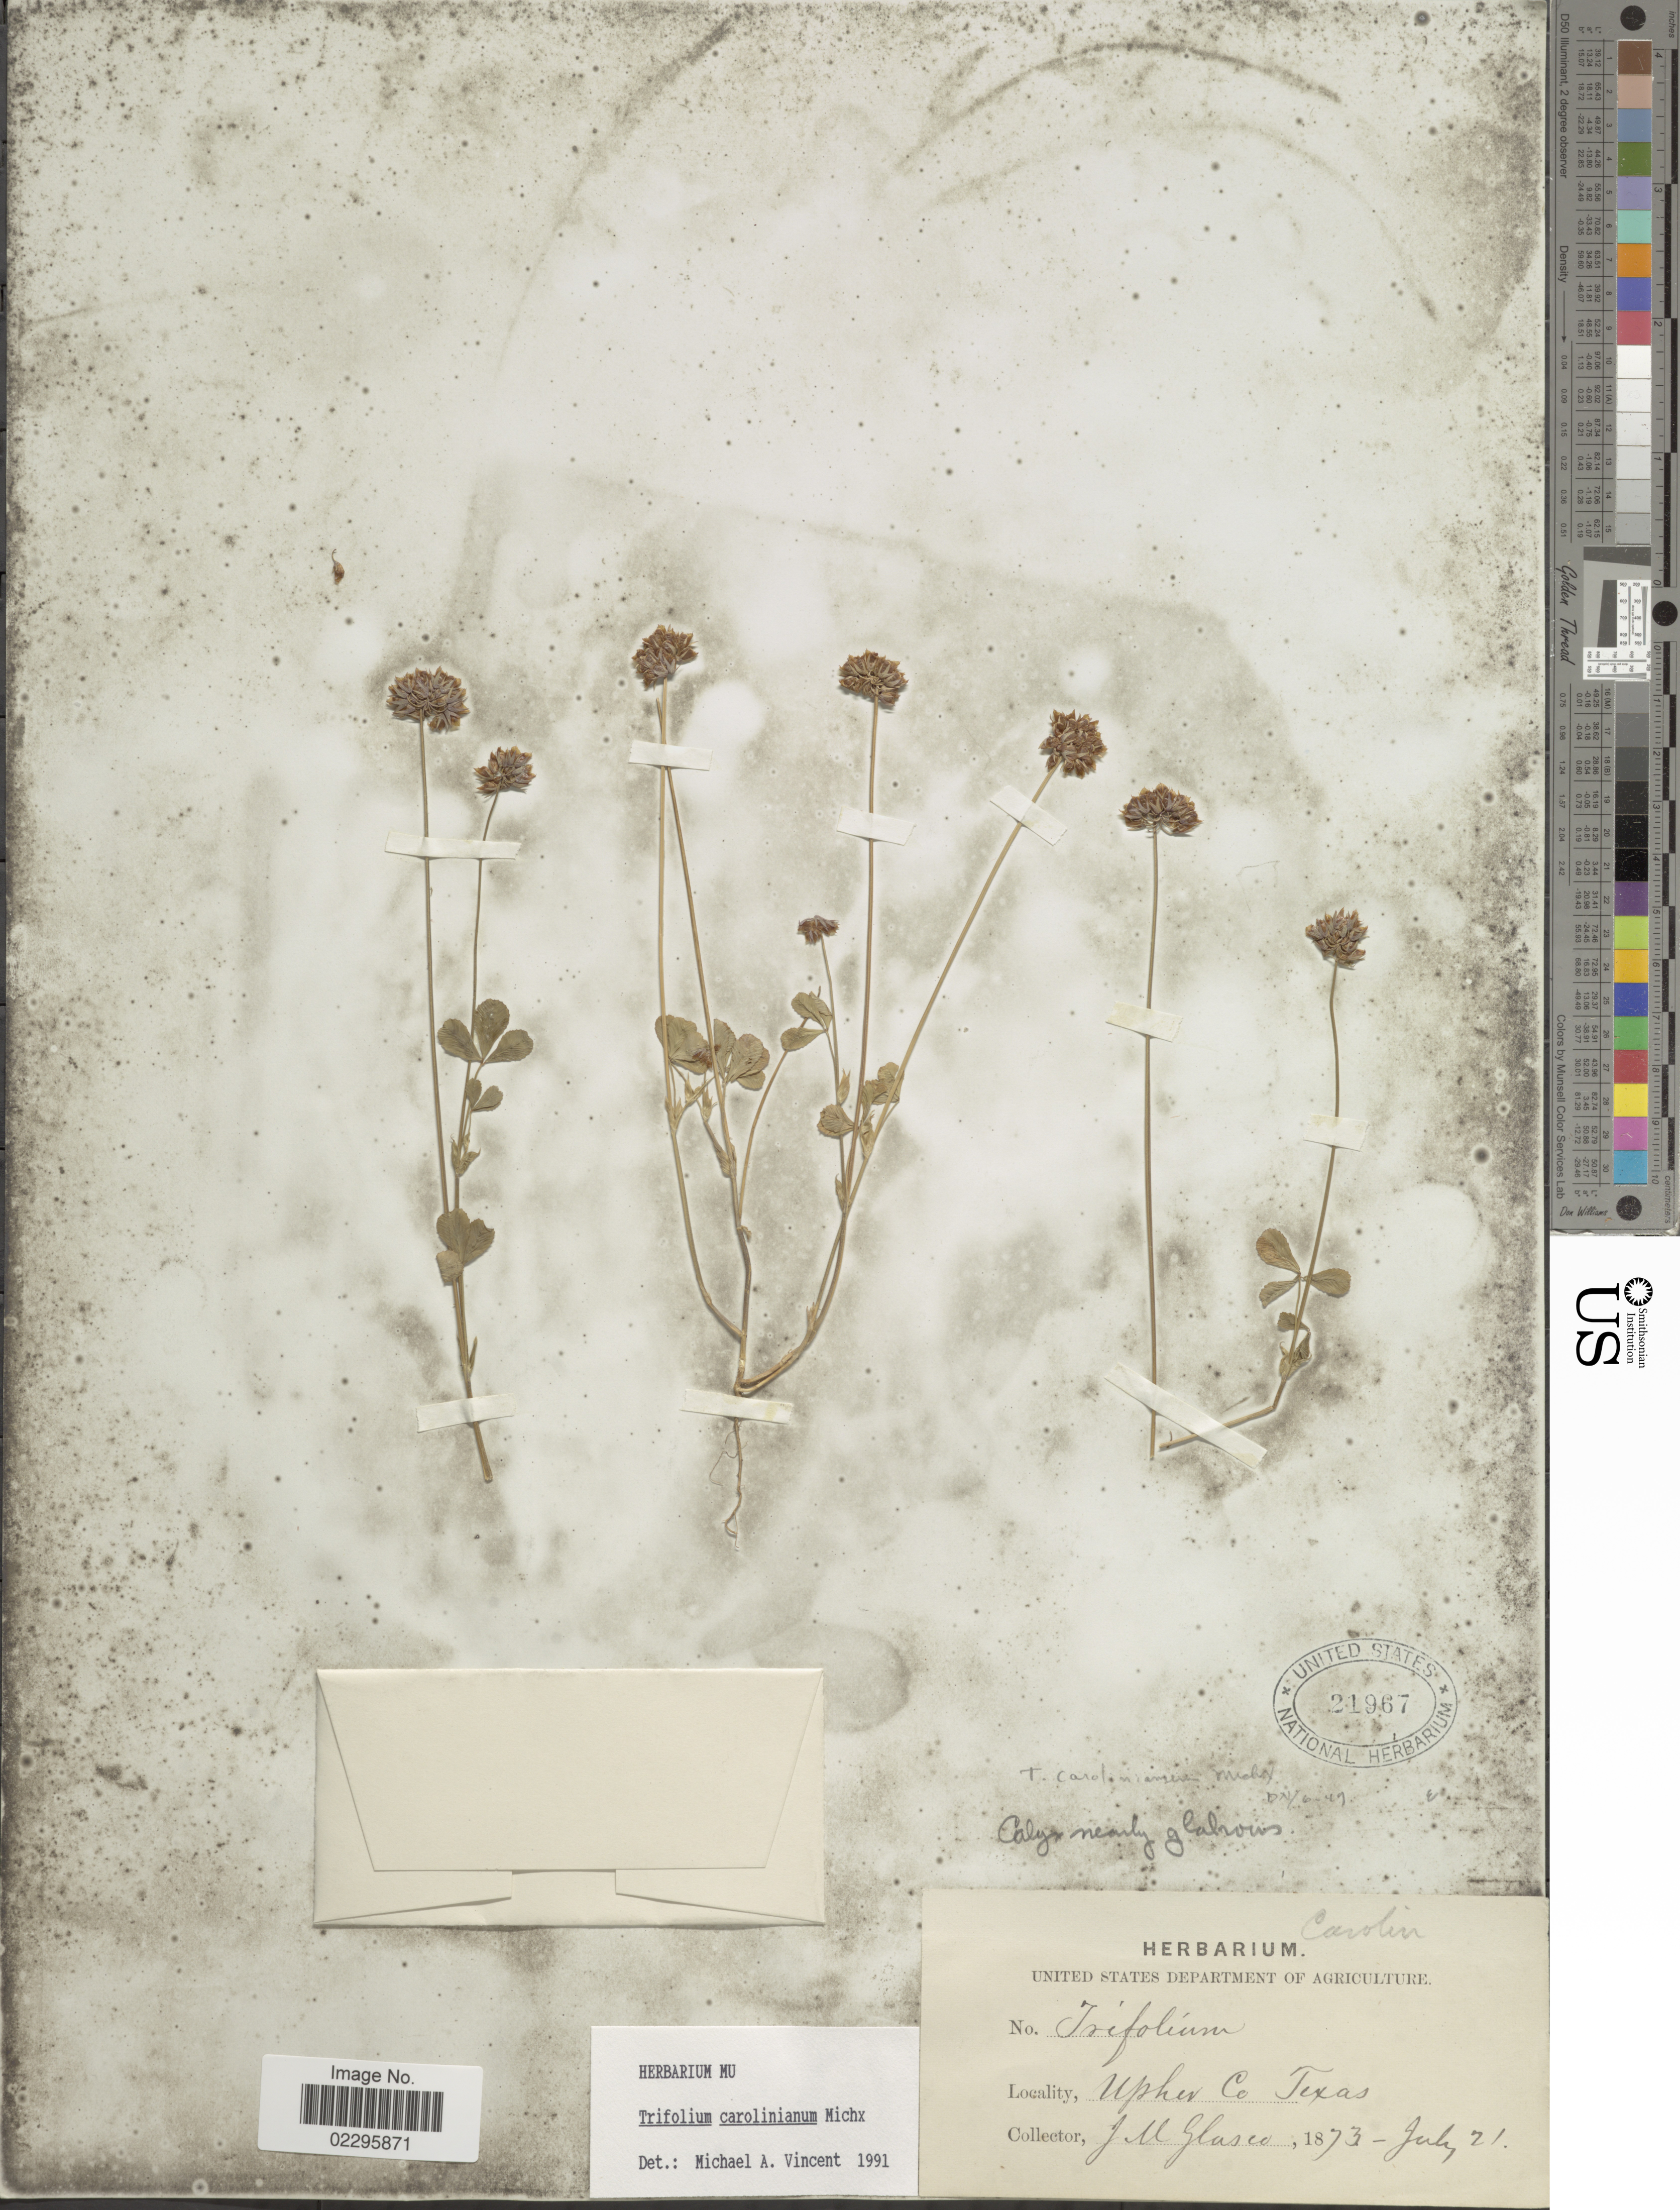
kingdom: Plantae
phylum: Tracheophyta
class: Magnoliopsida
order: Fabales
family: Fabaceae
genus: Trifolium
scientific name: Trifolium carolinianum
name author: Michx.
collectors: J. Glasco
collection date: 1873-07-21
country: United States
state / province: Texas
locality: Upher Co.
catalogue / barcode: US 21967